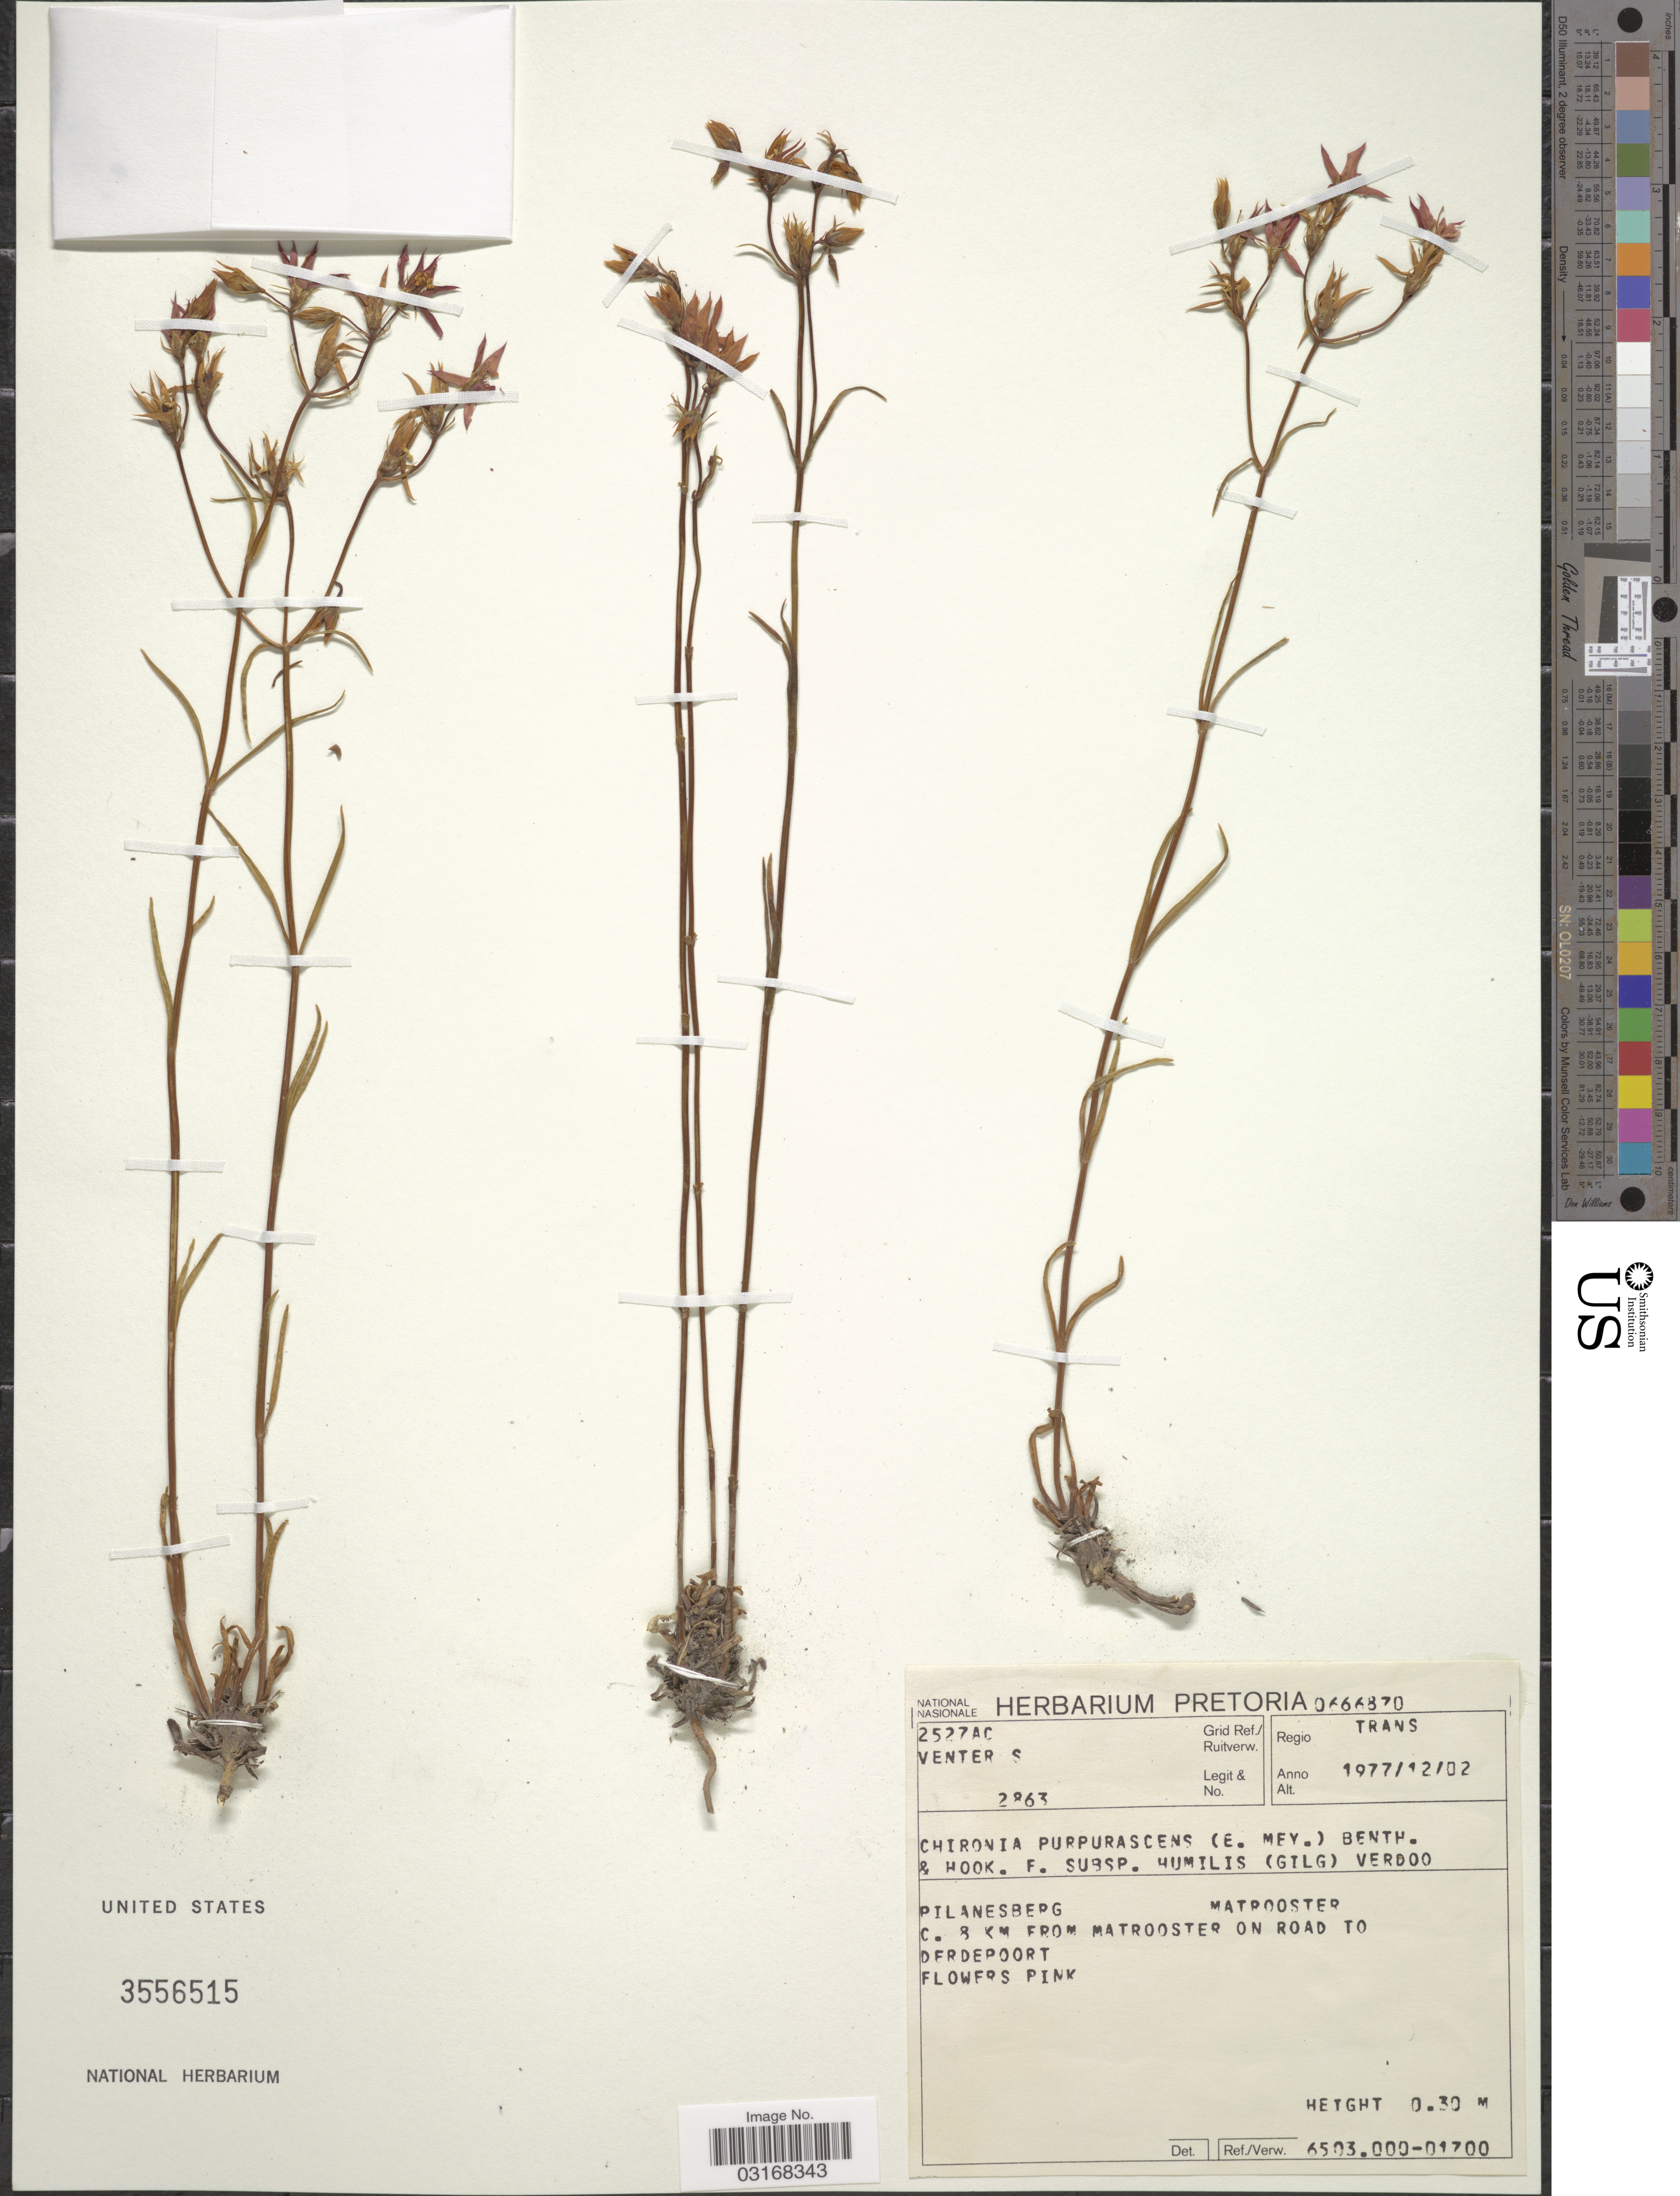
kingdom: Plantae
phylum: Tracheophyta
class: Magnoliopsida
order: Gentianales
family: Gentianaceae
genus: Chironia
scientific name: Chironia purpurascens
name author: Benth. & Hook. f.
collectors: S. Venter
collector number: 2863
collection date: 1977-12-02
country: South Africa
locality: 2527AC Grid Ref./ Ruitverw. Regio Trans. Pilanesberg. Matrooster. C. 8 km from Matrooster on road to Derdepoort.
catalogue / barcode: US 3556515